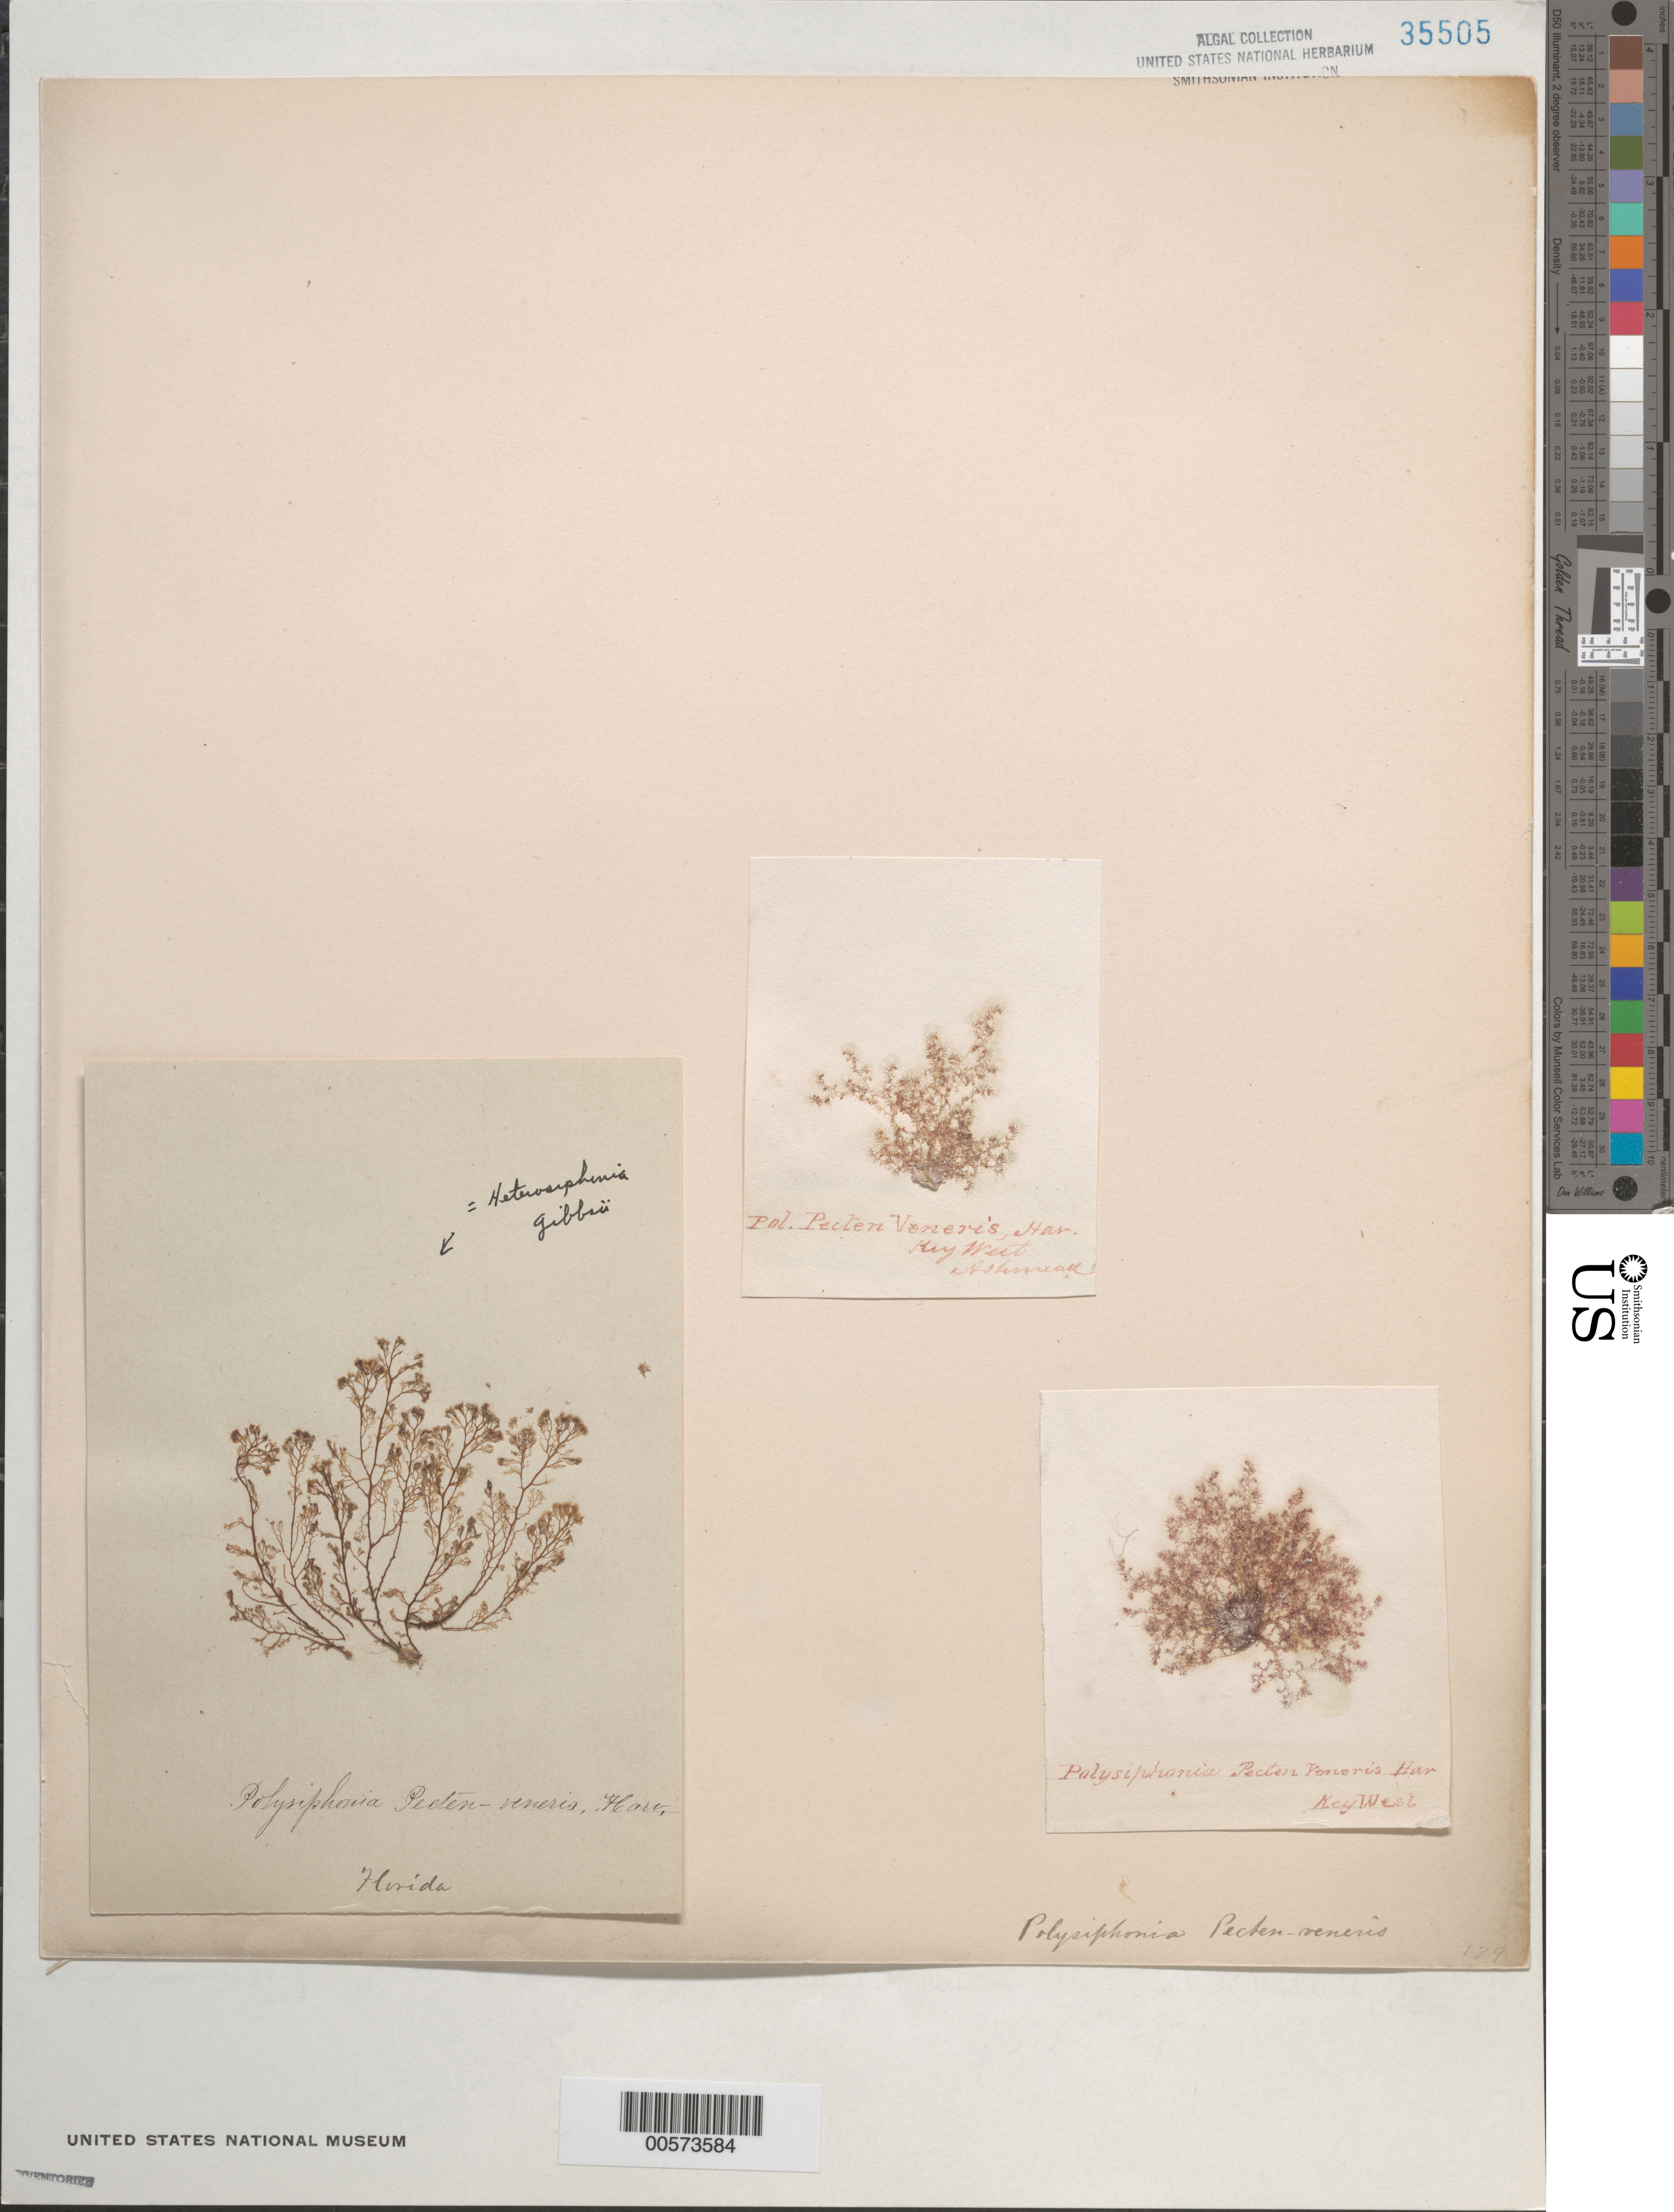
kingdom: Plantae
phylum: Rhodophyta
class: Florideophyceae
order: Ceramiales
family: Rhodomelaceae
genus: Herposiphonia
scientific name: Herposiphonia pecten-veneris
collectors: W. Ashmead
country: United States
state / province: Florida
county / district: Monroe County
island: Key West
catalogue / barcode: US 35505